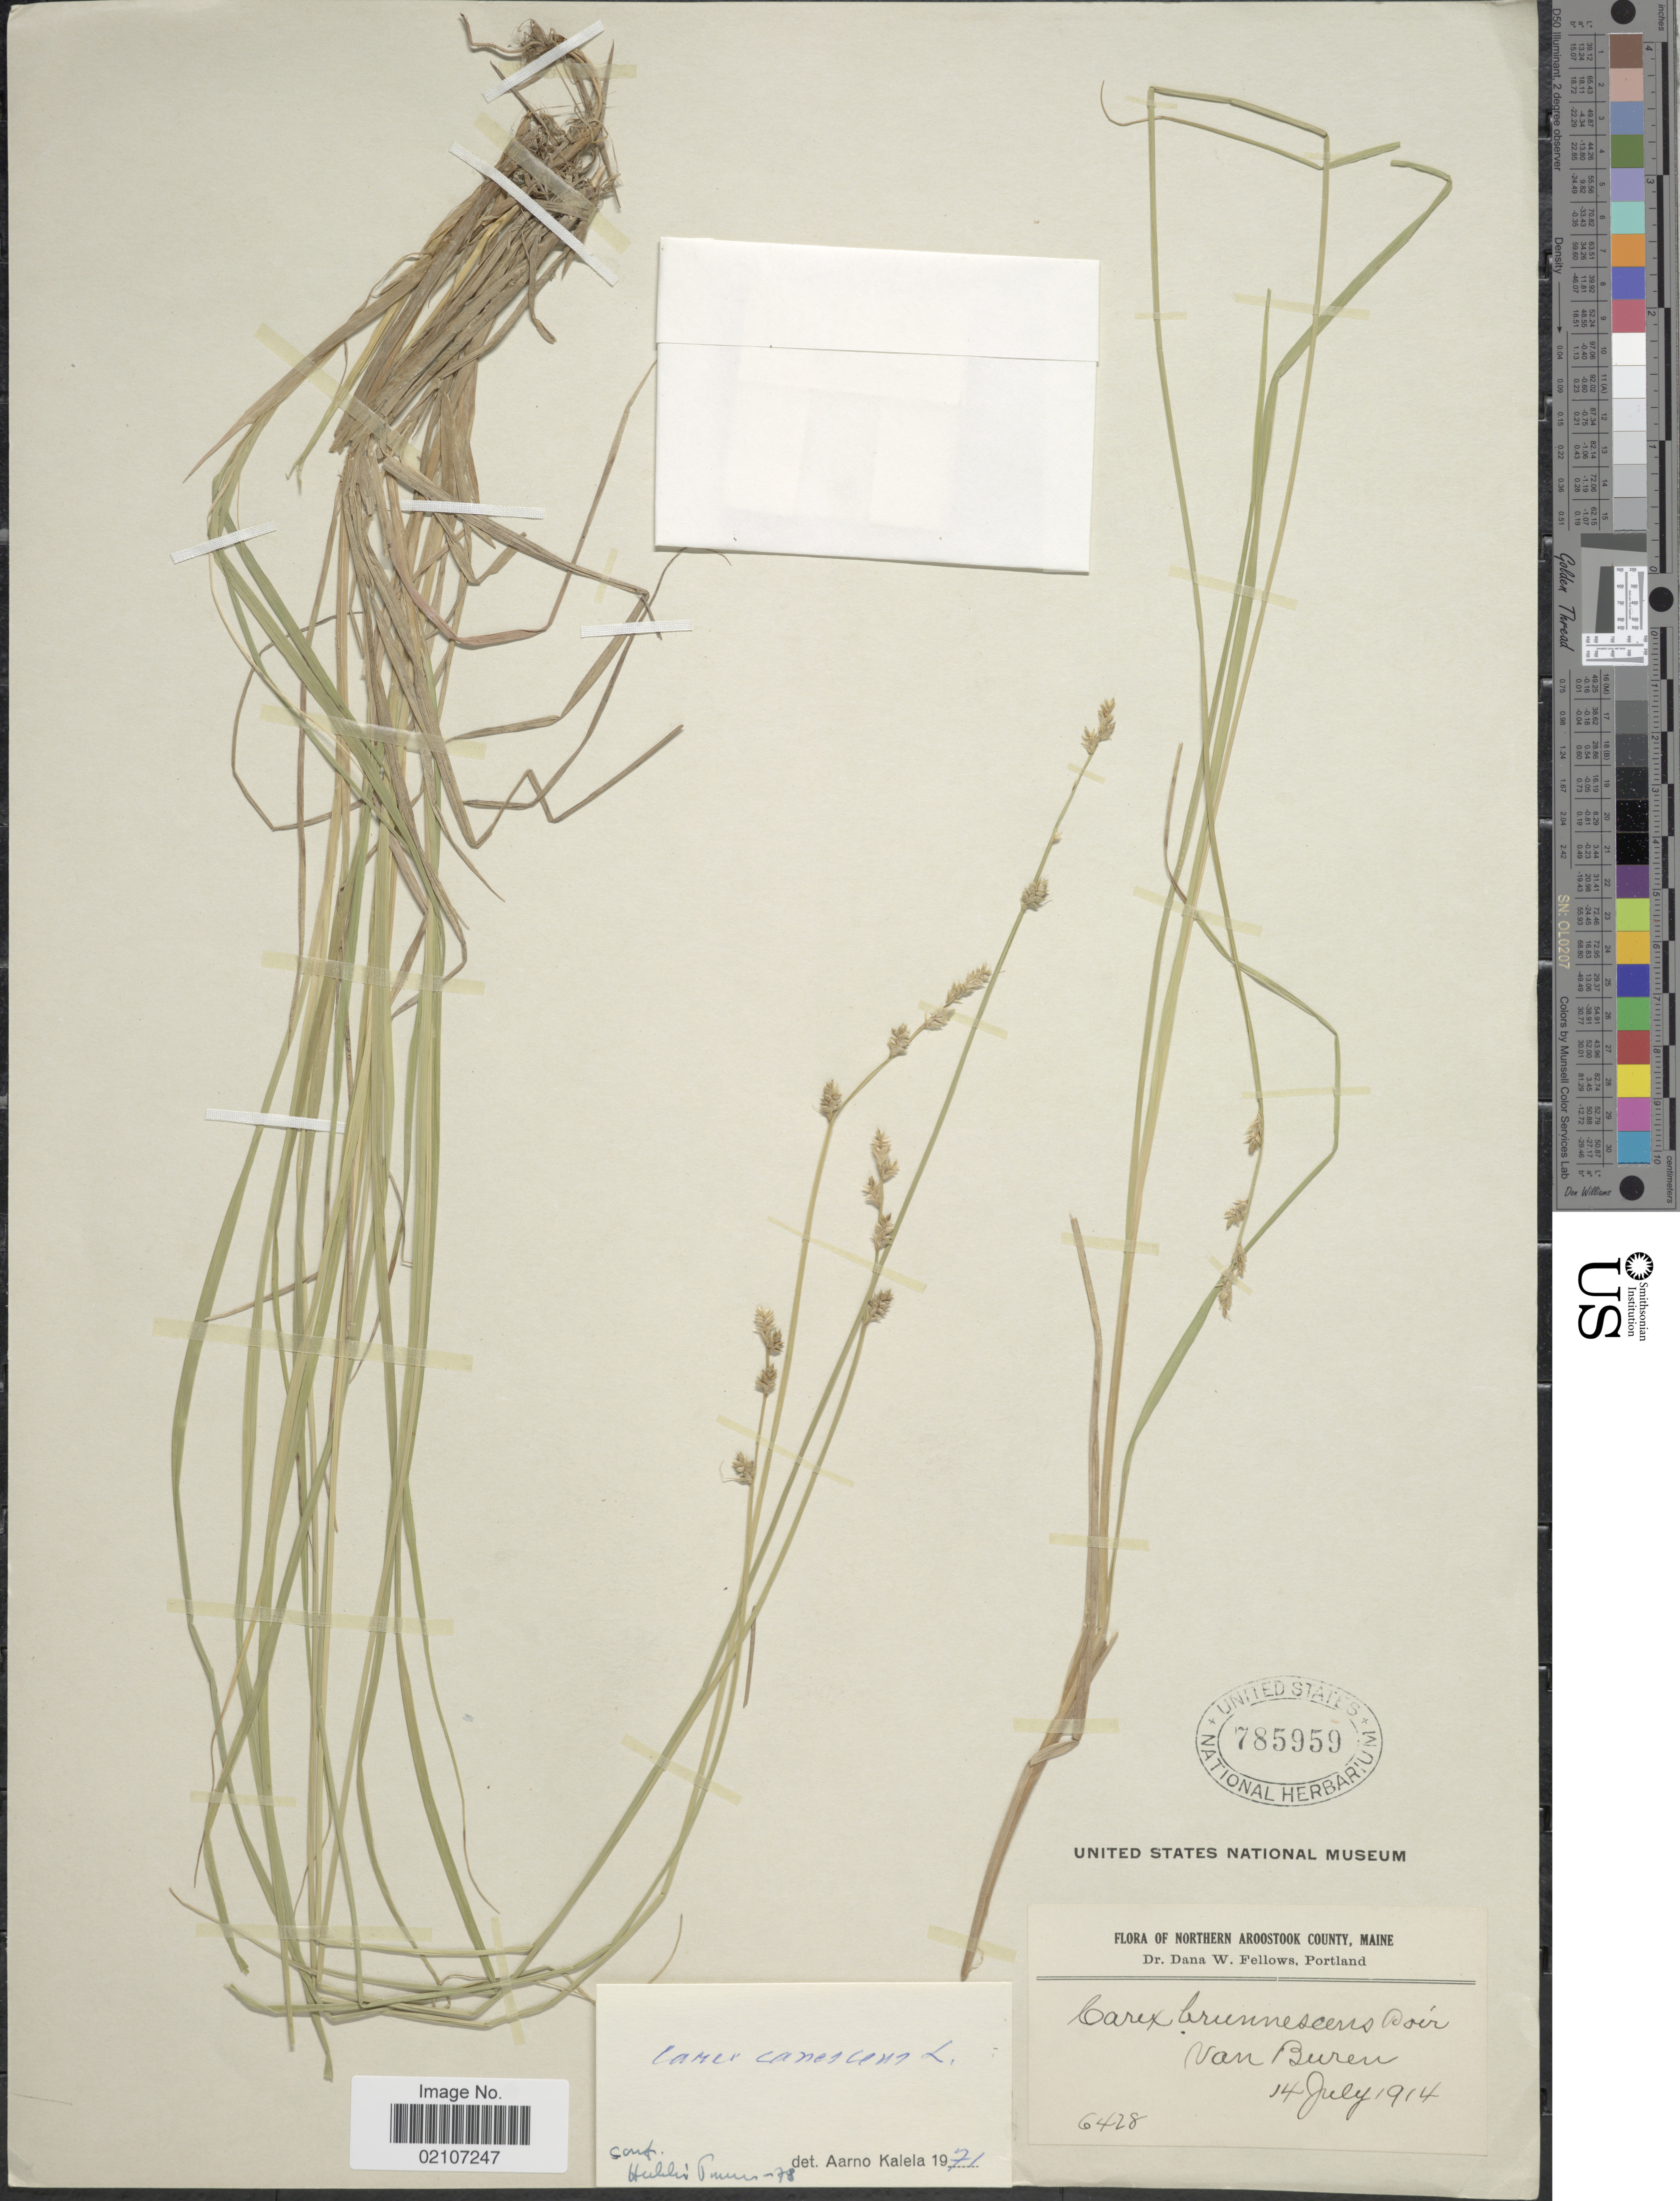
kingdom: Plantae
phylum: Tracheophyta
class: Liliopsida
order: Poales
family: Cyperaceae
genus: Carex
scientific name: Carex canescens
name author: L.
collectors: D. W. Fellows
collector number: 6428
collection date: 1914-07-14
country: United States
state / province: Maine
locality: Northern Aroostook County. Van Buren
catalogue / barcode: US 785959